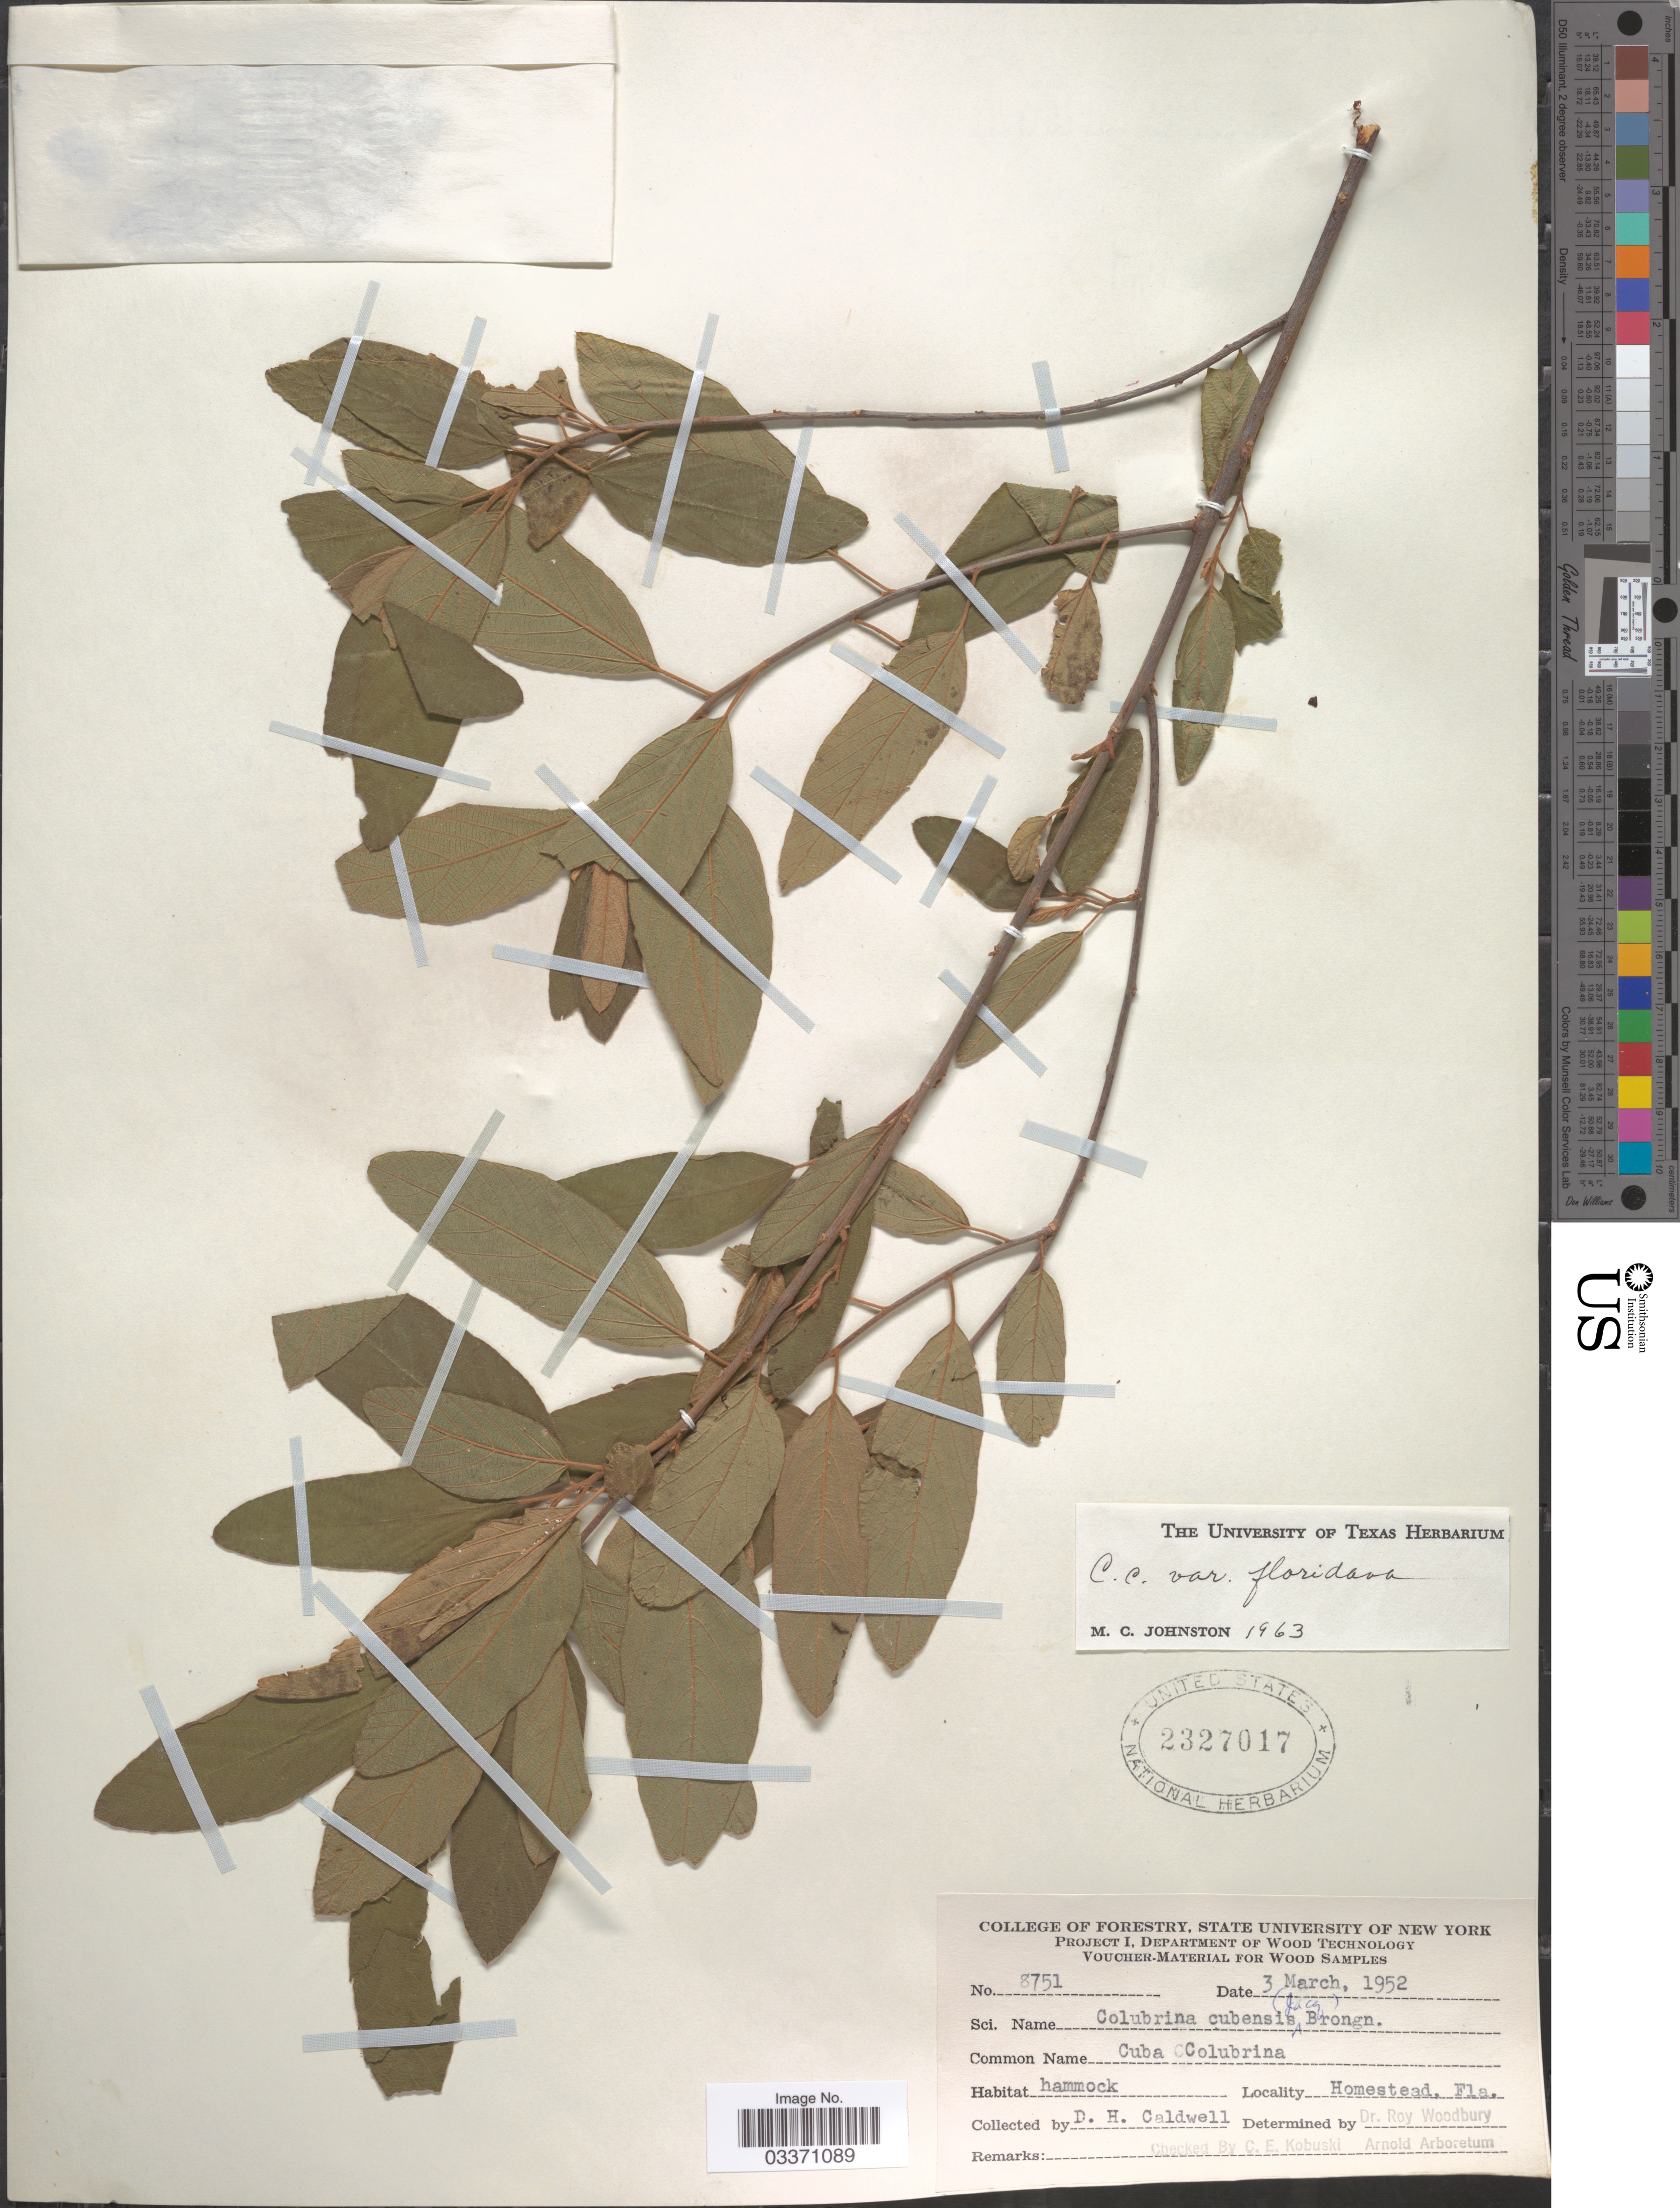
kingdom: Plantae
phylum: Tracheophyta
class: Magnoliopsida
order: Rosales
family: Rhamnaceae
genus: Colubrina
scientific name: Colubrina cubensis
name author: (Jacq.) Brongn.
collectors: D. H. Caldwell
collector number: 8751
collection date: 1952-03-03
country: United States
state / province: Florida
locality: Homestead.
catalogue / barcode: US 2327017